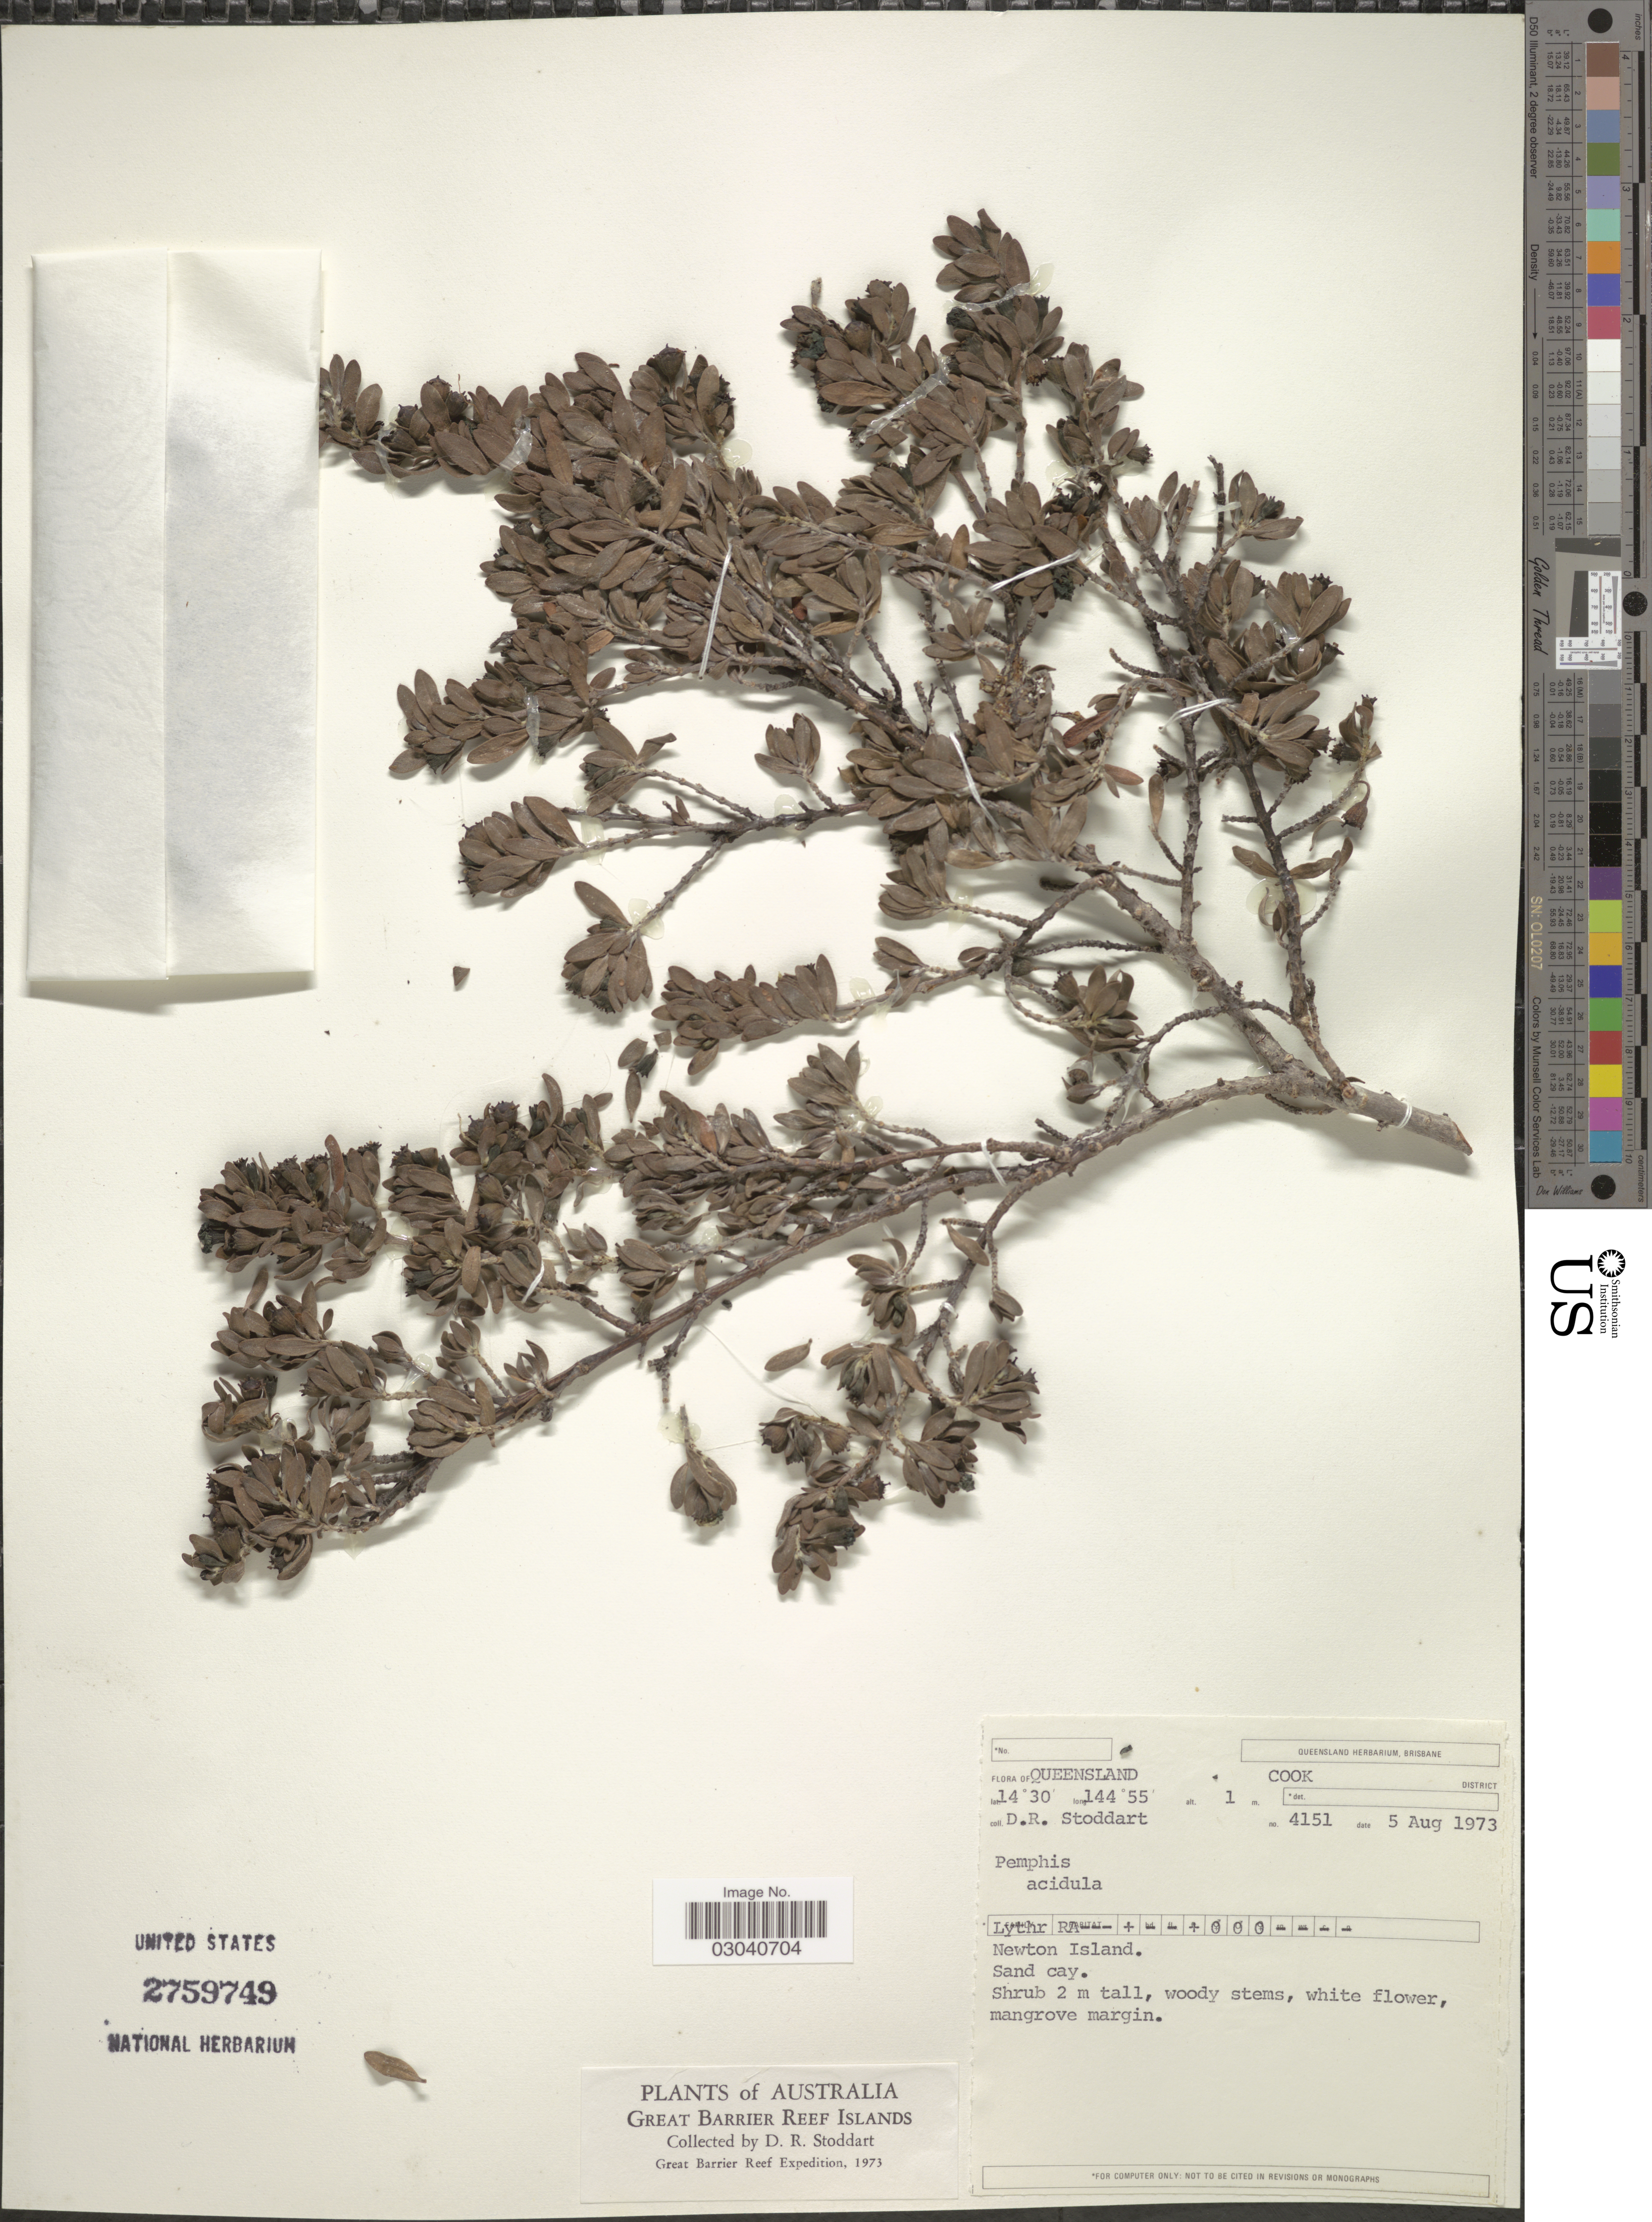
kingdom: Plantae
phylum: Tracheophyta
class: Magnoliopsida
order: Myrtales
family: Lythraceae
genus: Pemphis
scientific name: Pemphis acidula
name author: J.R. Forst. & G. Forst.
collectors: D. R. Stoddart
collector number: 4151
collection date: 1973-08-05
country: Australia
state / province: Queensland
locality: Great Barrier Reef Islands. Cook District. Newton Island.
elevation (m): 1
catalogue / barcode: US 2759749